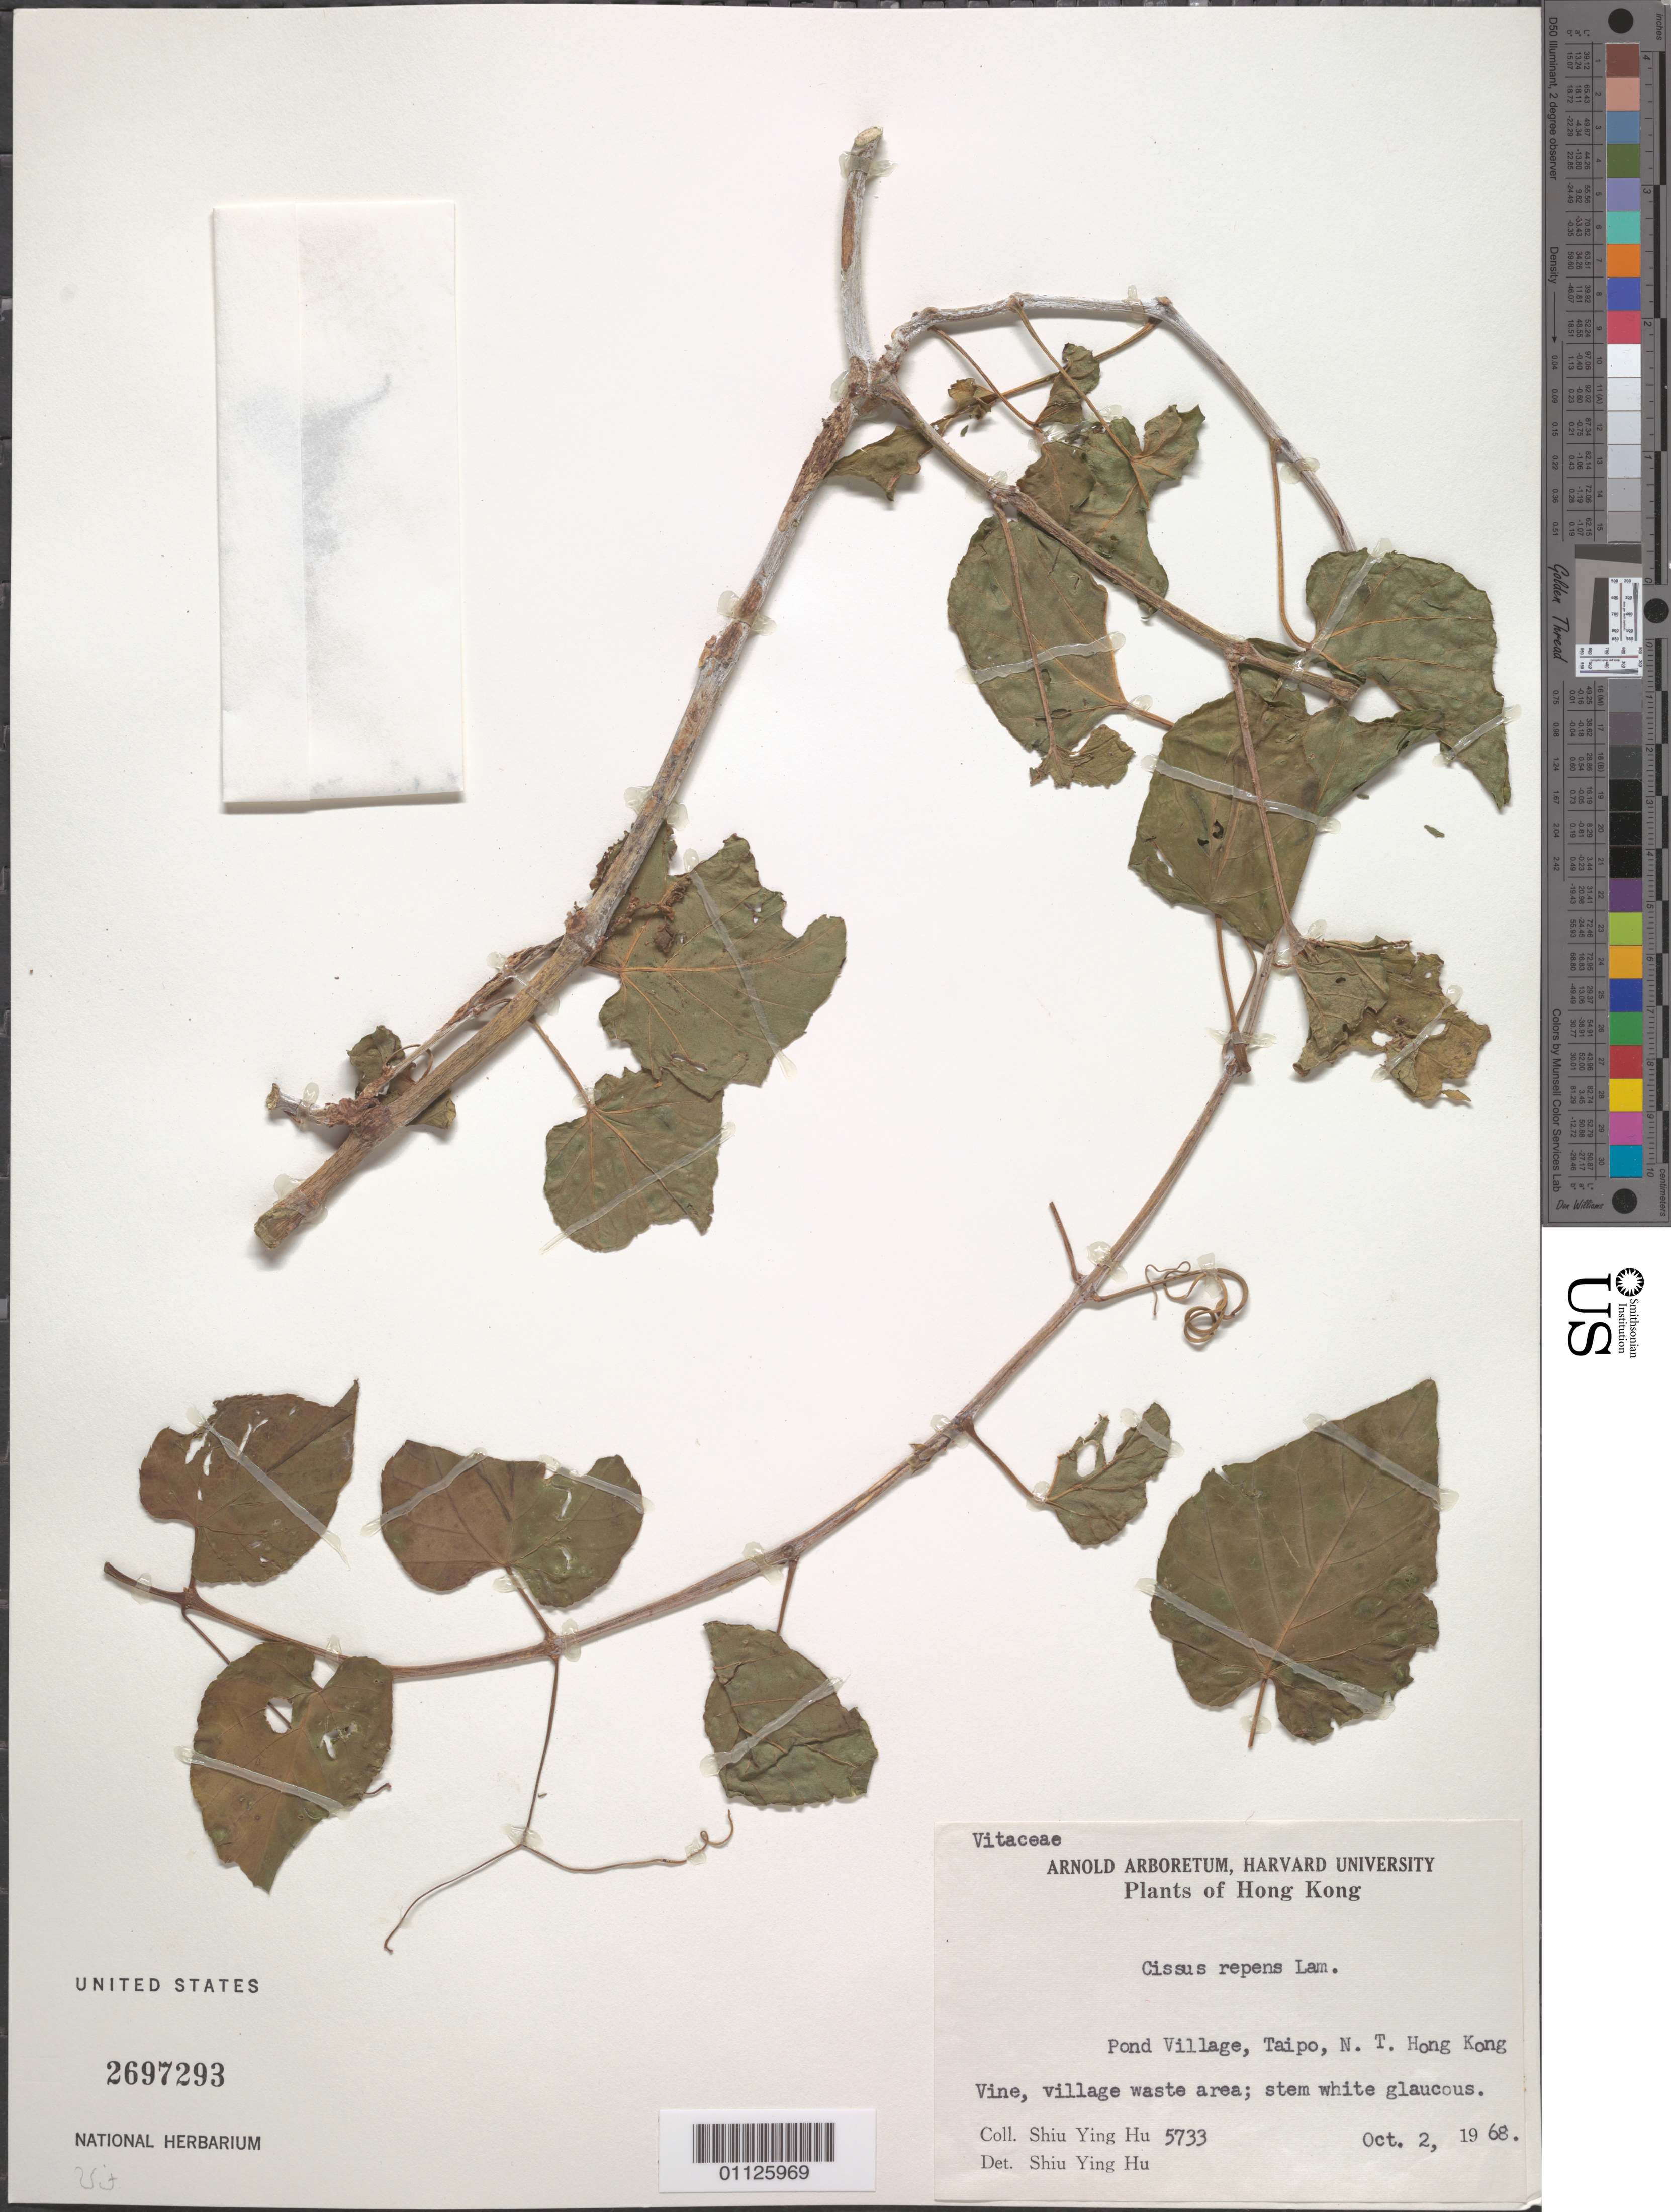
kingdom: Plantae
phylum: Tracheophyta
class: Magnoliopsida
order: Vitales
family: Vitaceae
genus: Cissus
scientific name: Cissus repens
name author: Lam.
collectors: S. Y. Hu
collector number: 5733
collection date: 1968-10-02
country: China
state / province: Hong Kong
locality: Pond Village, Taipo.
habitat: Vine, village waste area.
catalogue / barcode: US 2697293